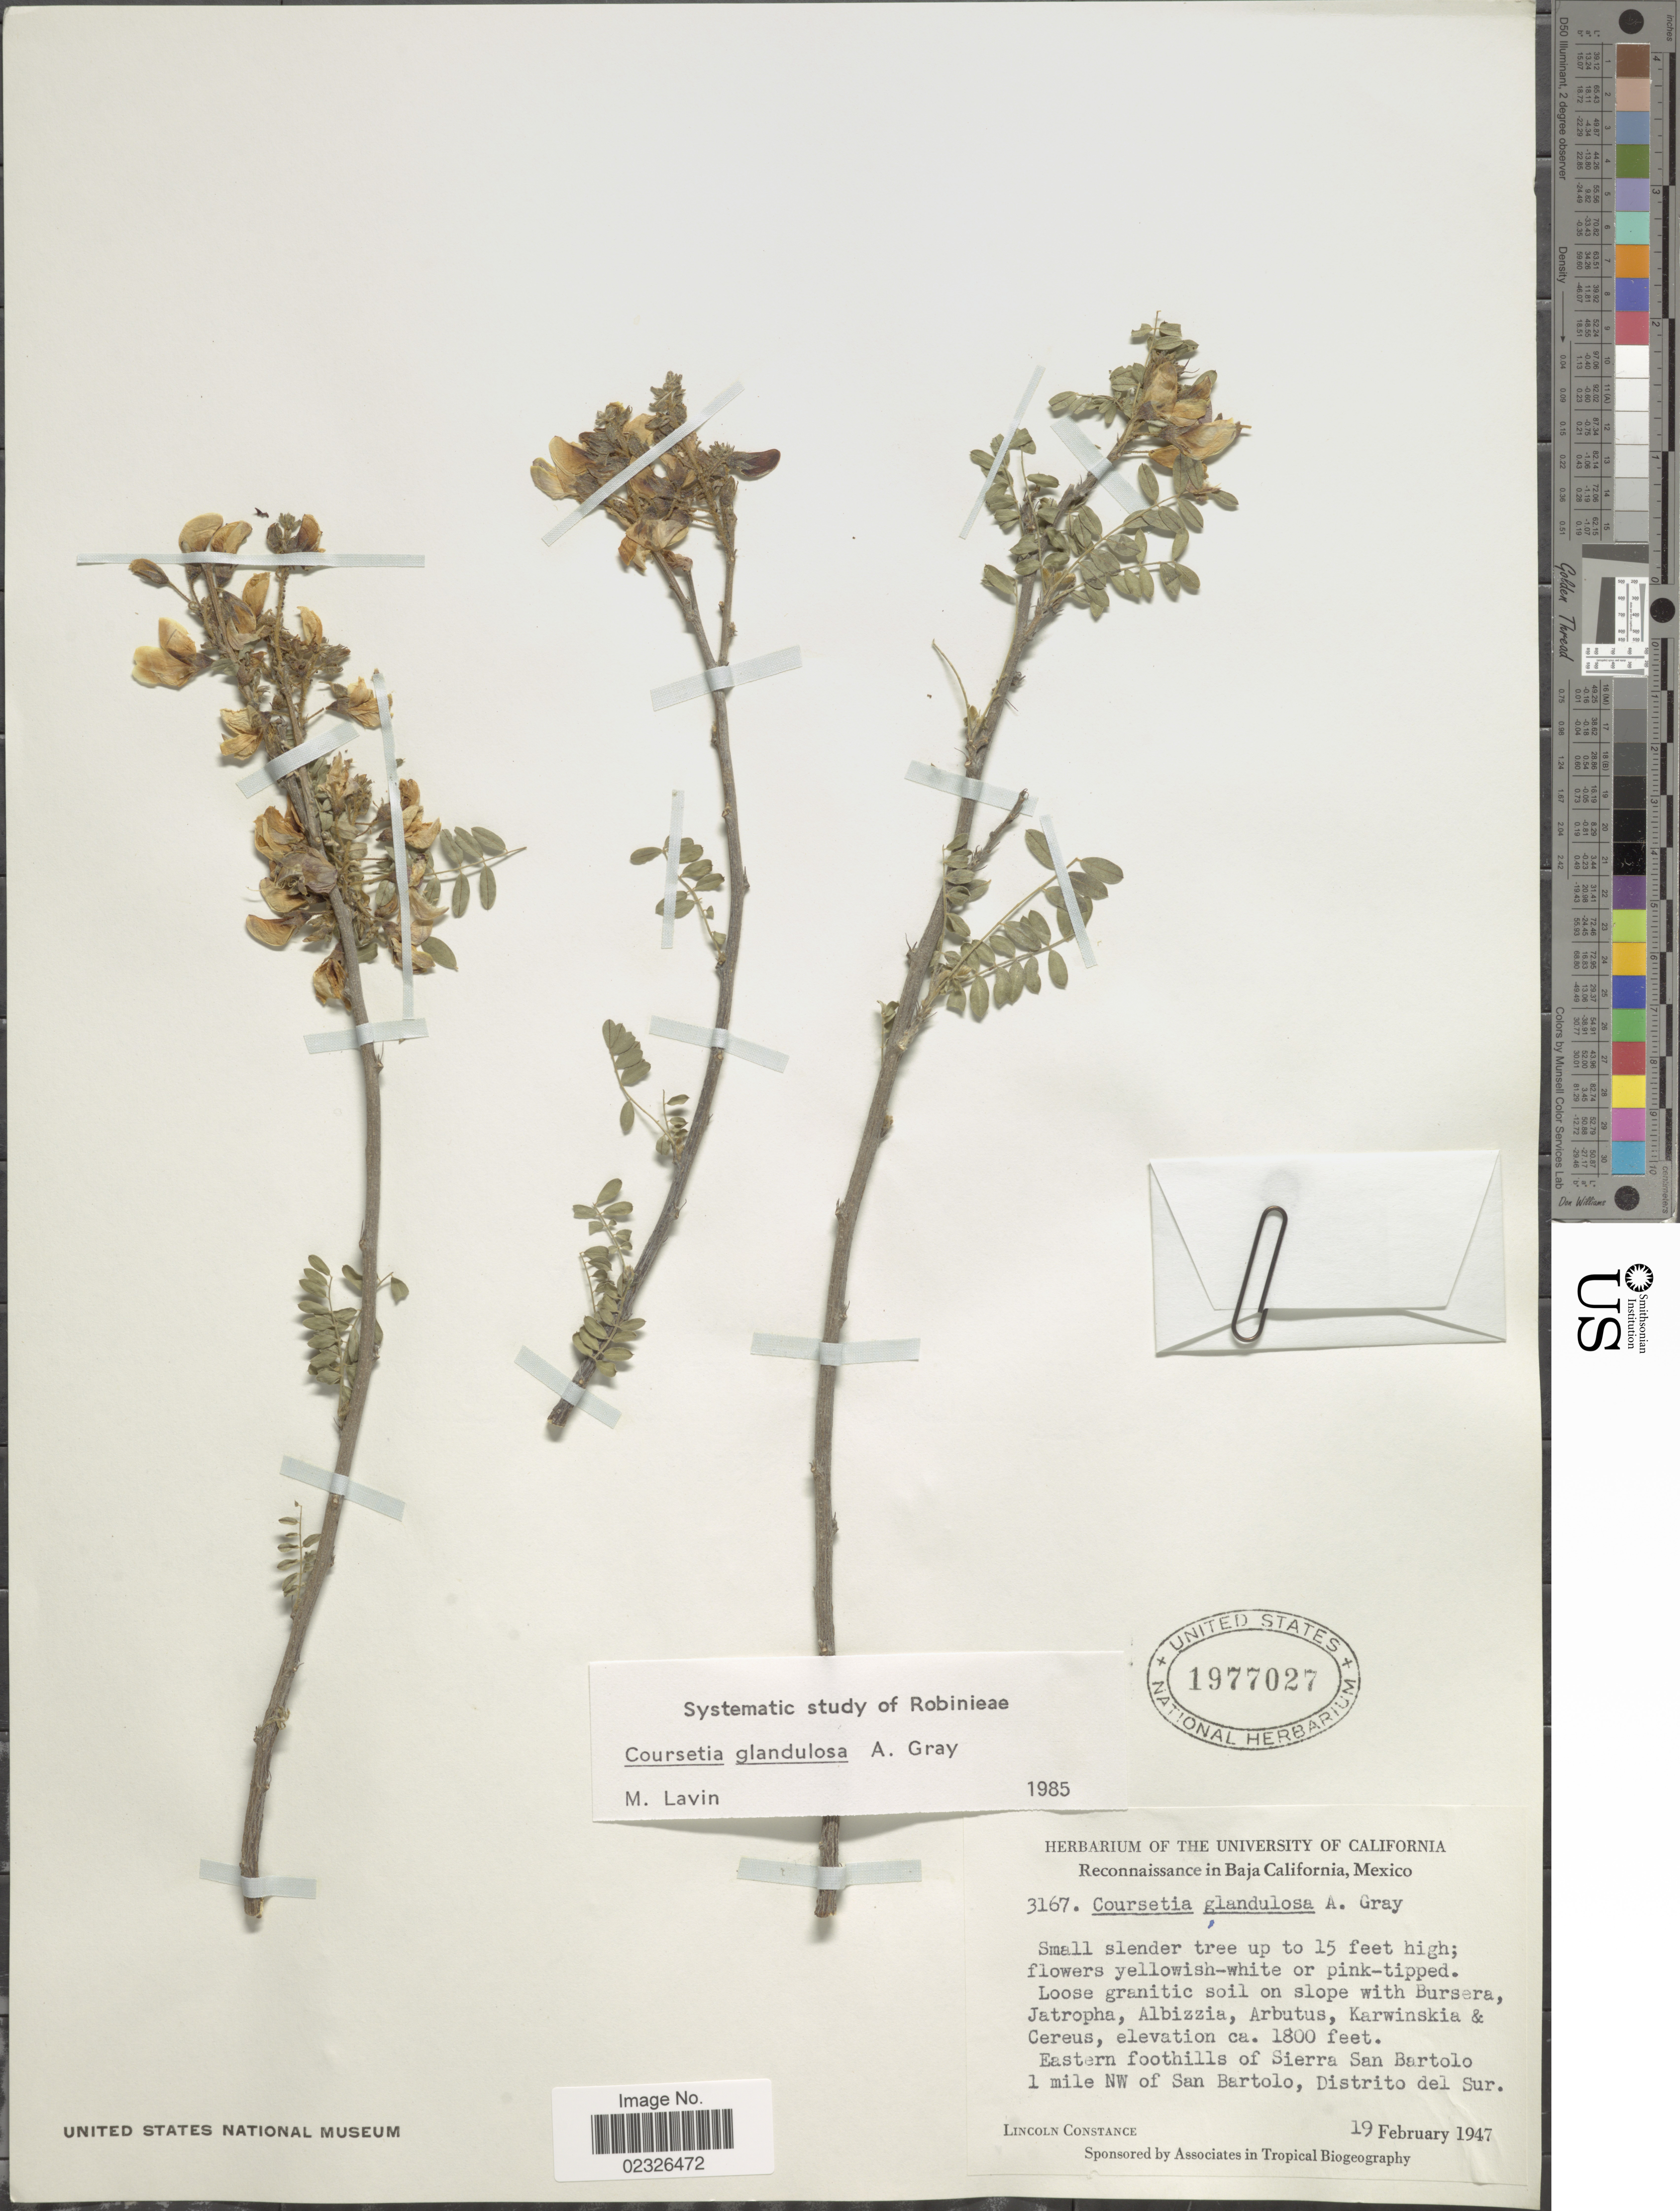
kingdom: Plantae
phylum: Tracheophyta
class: Magnoliopsida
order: Fabales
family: Fabaceae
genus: Coursetia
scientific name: Coursetia glandulosa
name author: A. Gray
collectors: L. Constance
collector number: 3167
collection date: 1947-02-19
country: Mexico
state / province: Baja California Sur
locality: Eastern foothills of Sierra San Bartolo 1 mile NW of San Bartolo, Distrito del Sur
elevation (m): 549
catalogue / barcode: US 1977027